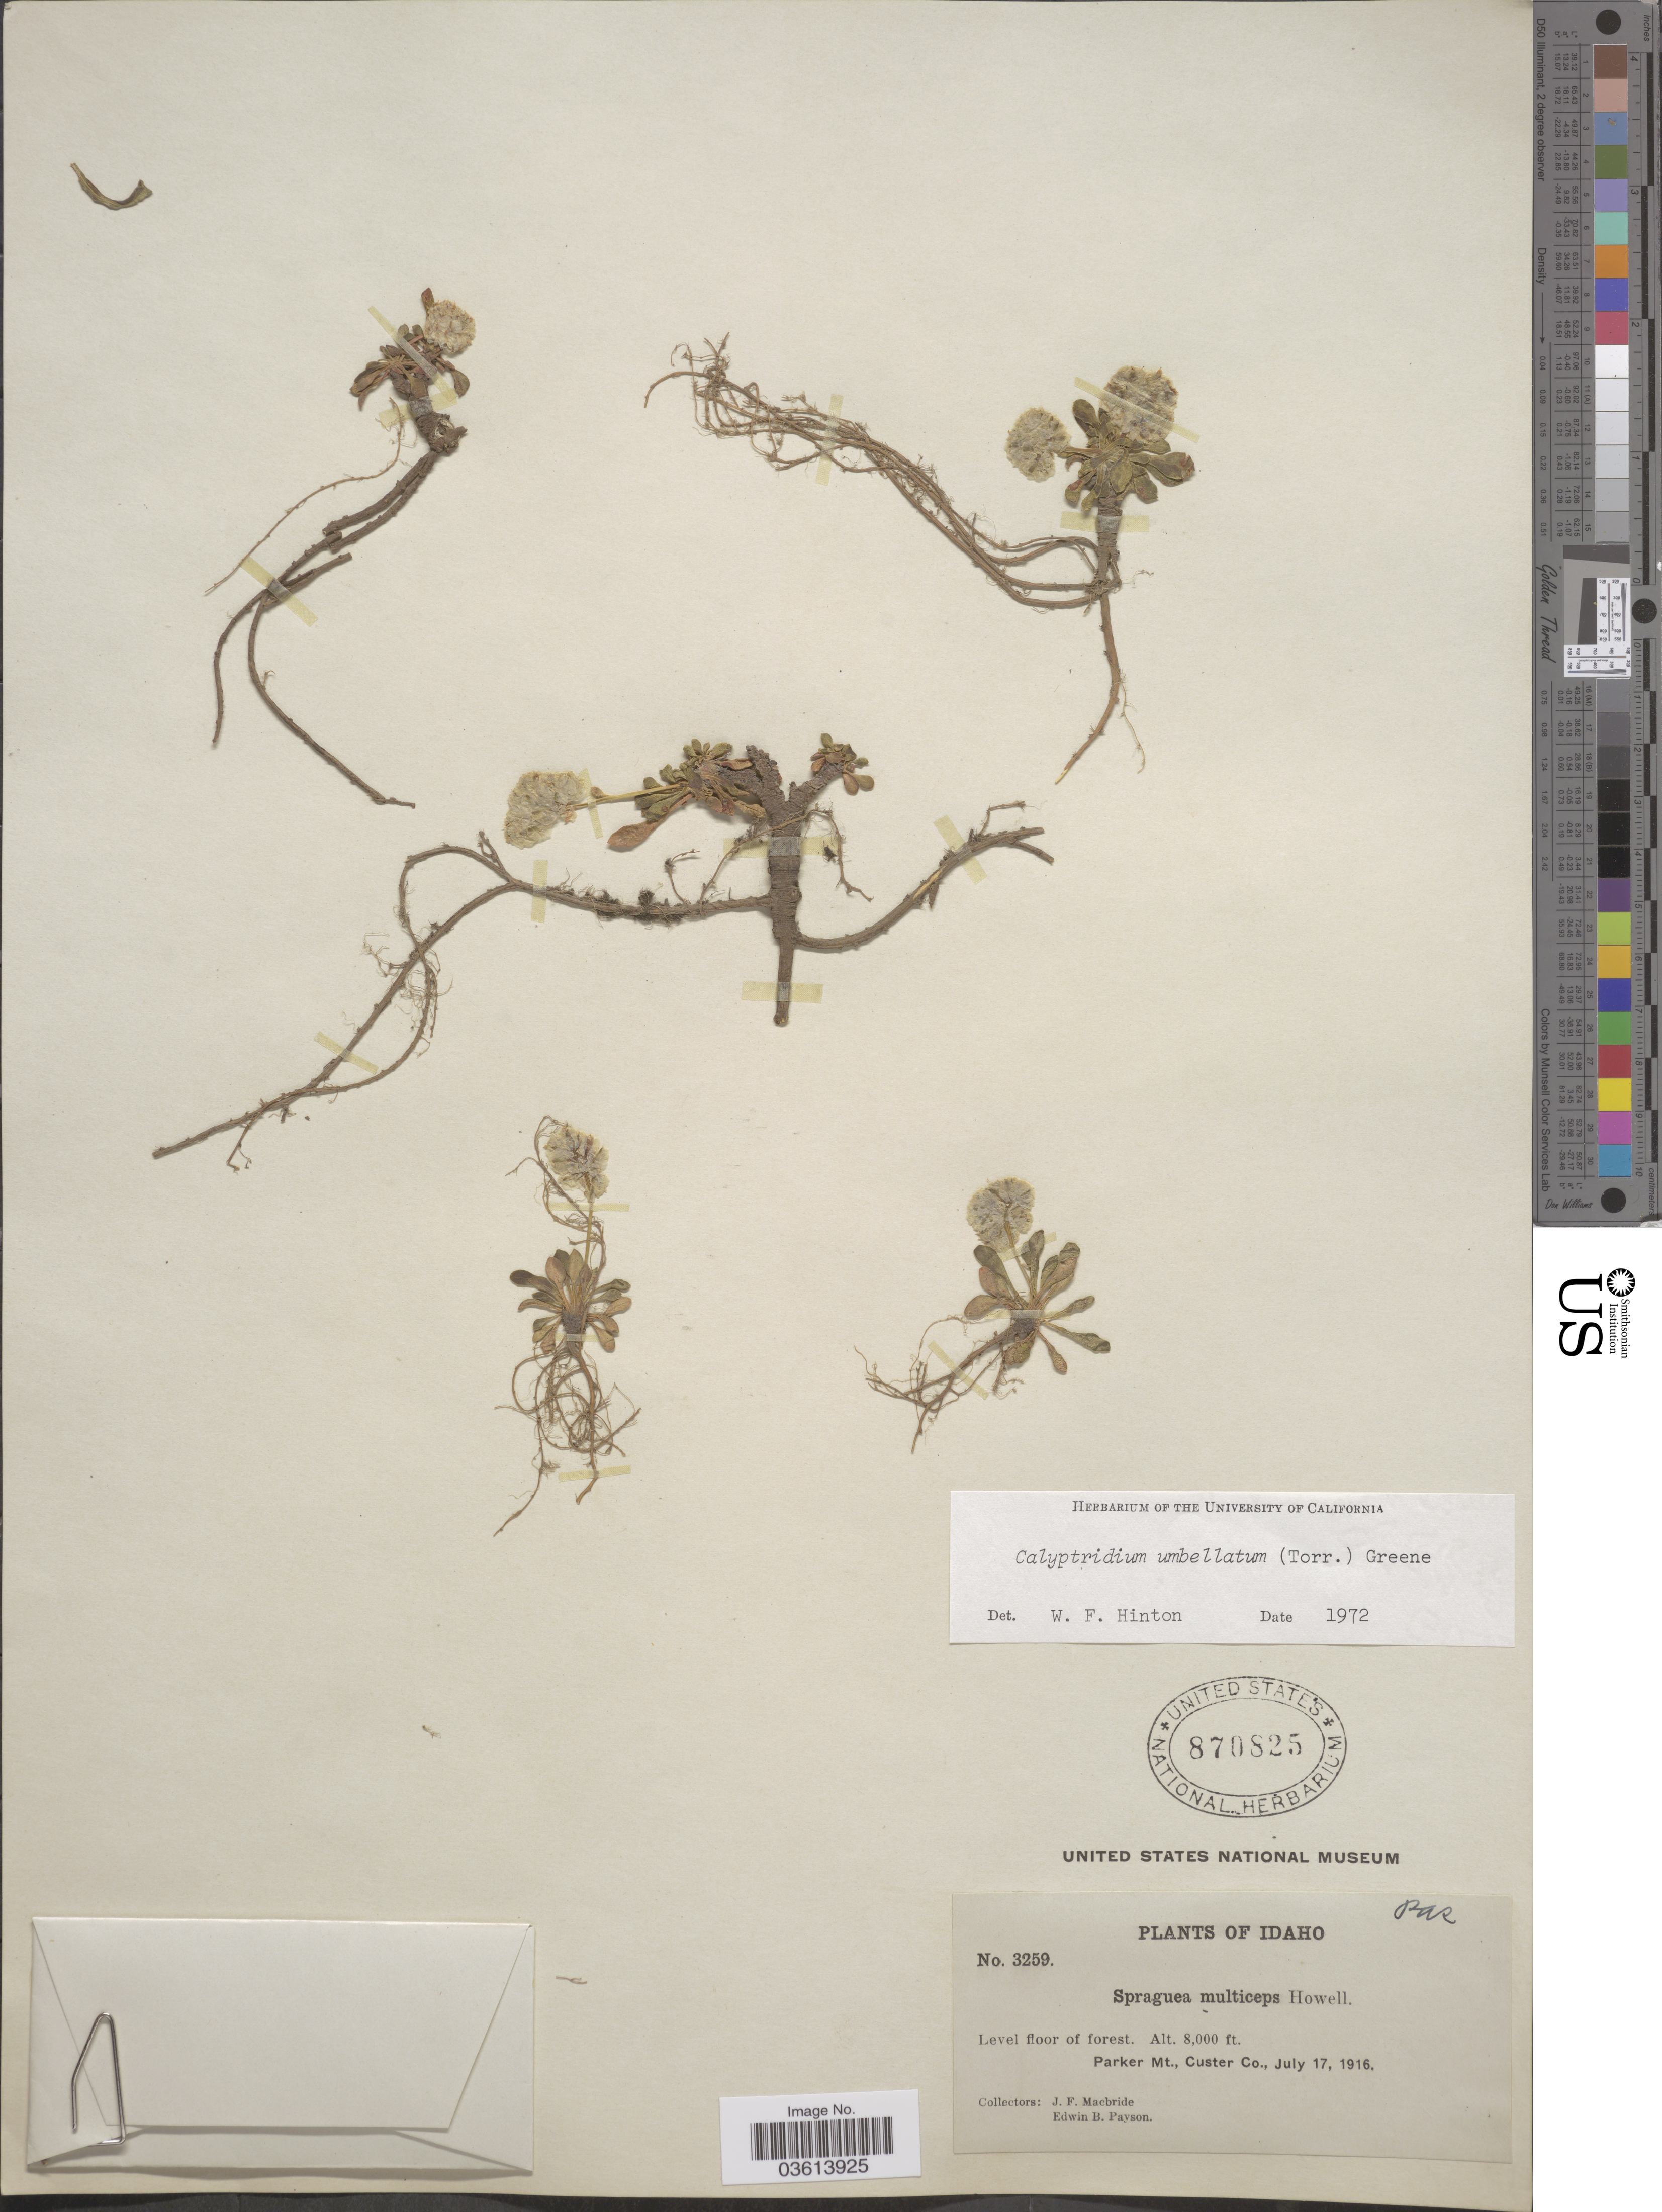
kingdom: Plantae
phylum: Tracheophyta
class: Magnoliopsida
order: Caryophyllales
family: Montiaceae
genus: Calyptridium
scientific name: Calyptridium umbellatum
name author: (Torr.) Greene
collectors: J. F. Macbride & E. B. Payson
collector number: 3259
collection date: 1916-07-17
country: United States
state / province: Idaho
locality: Parker Mt., Custer Co.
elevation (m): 2438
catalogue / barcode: US 870825